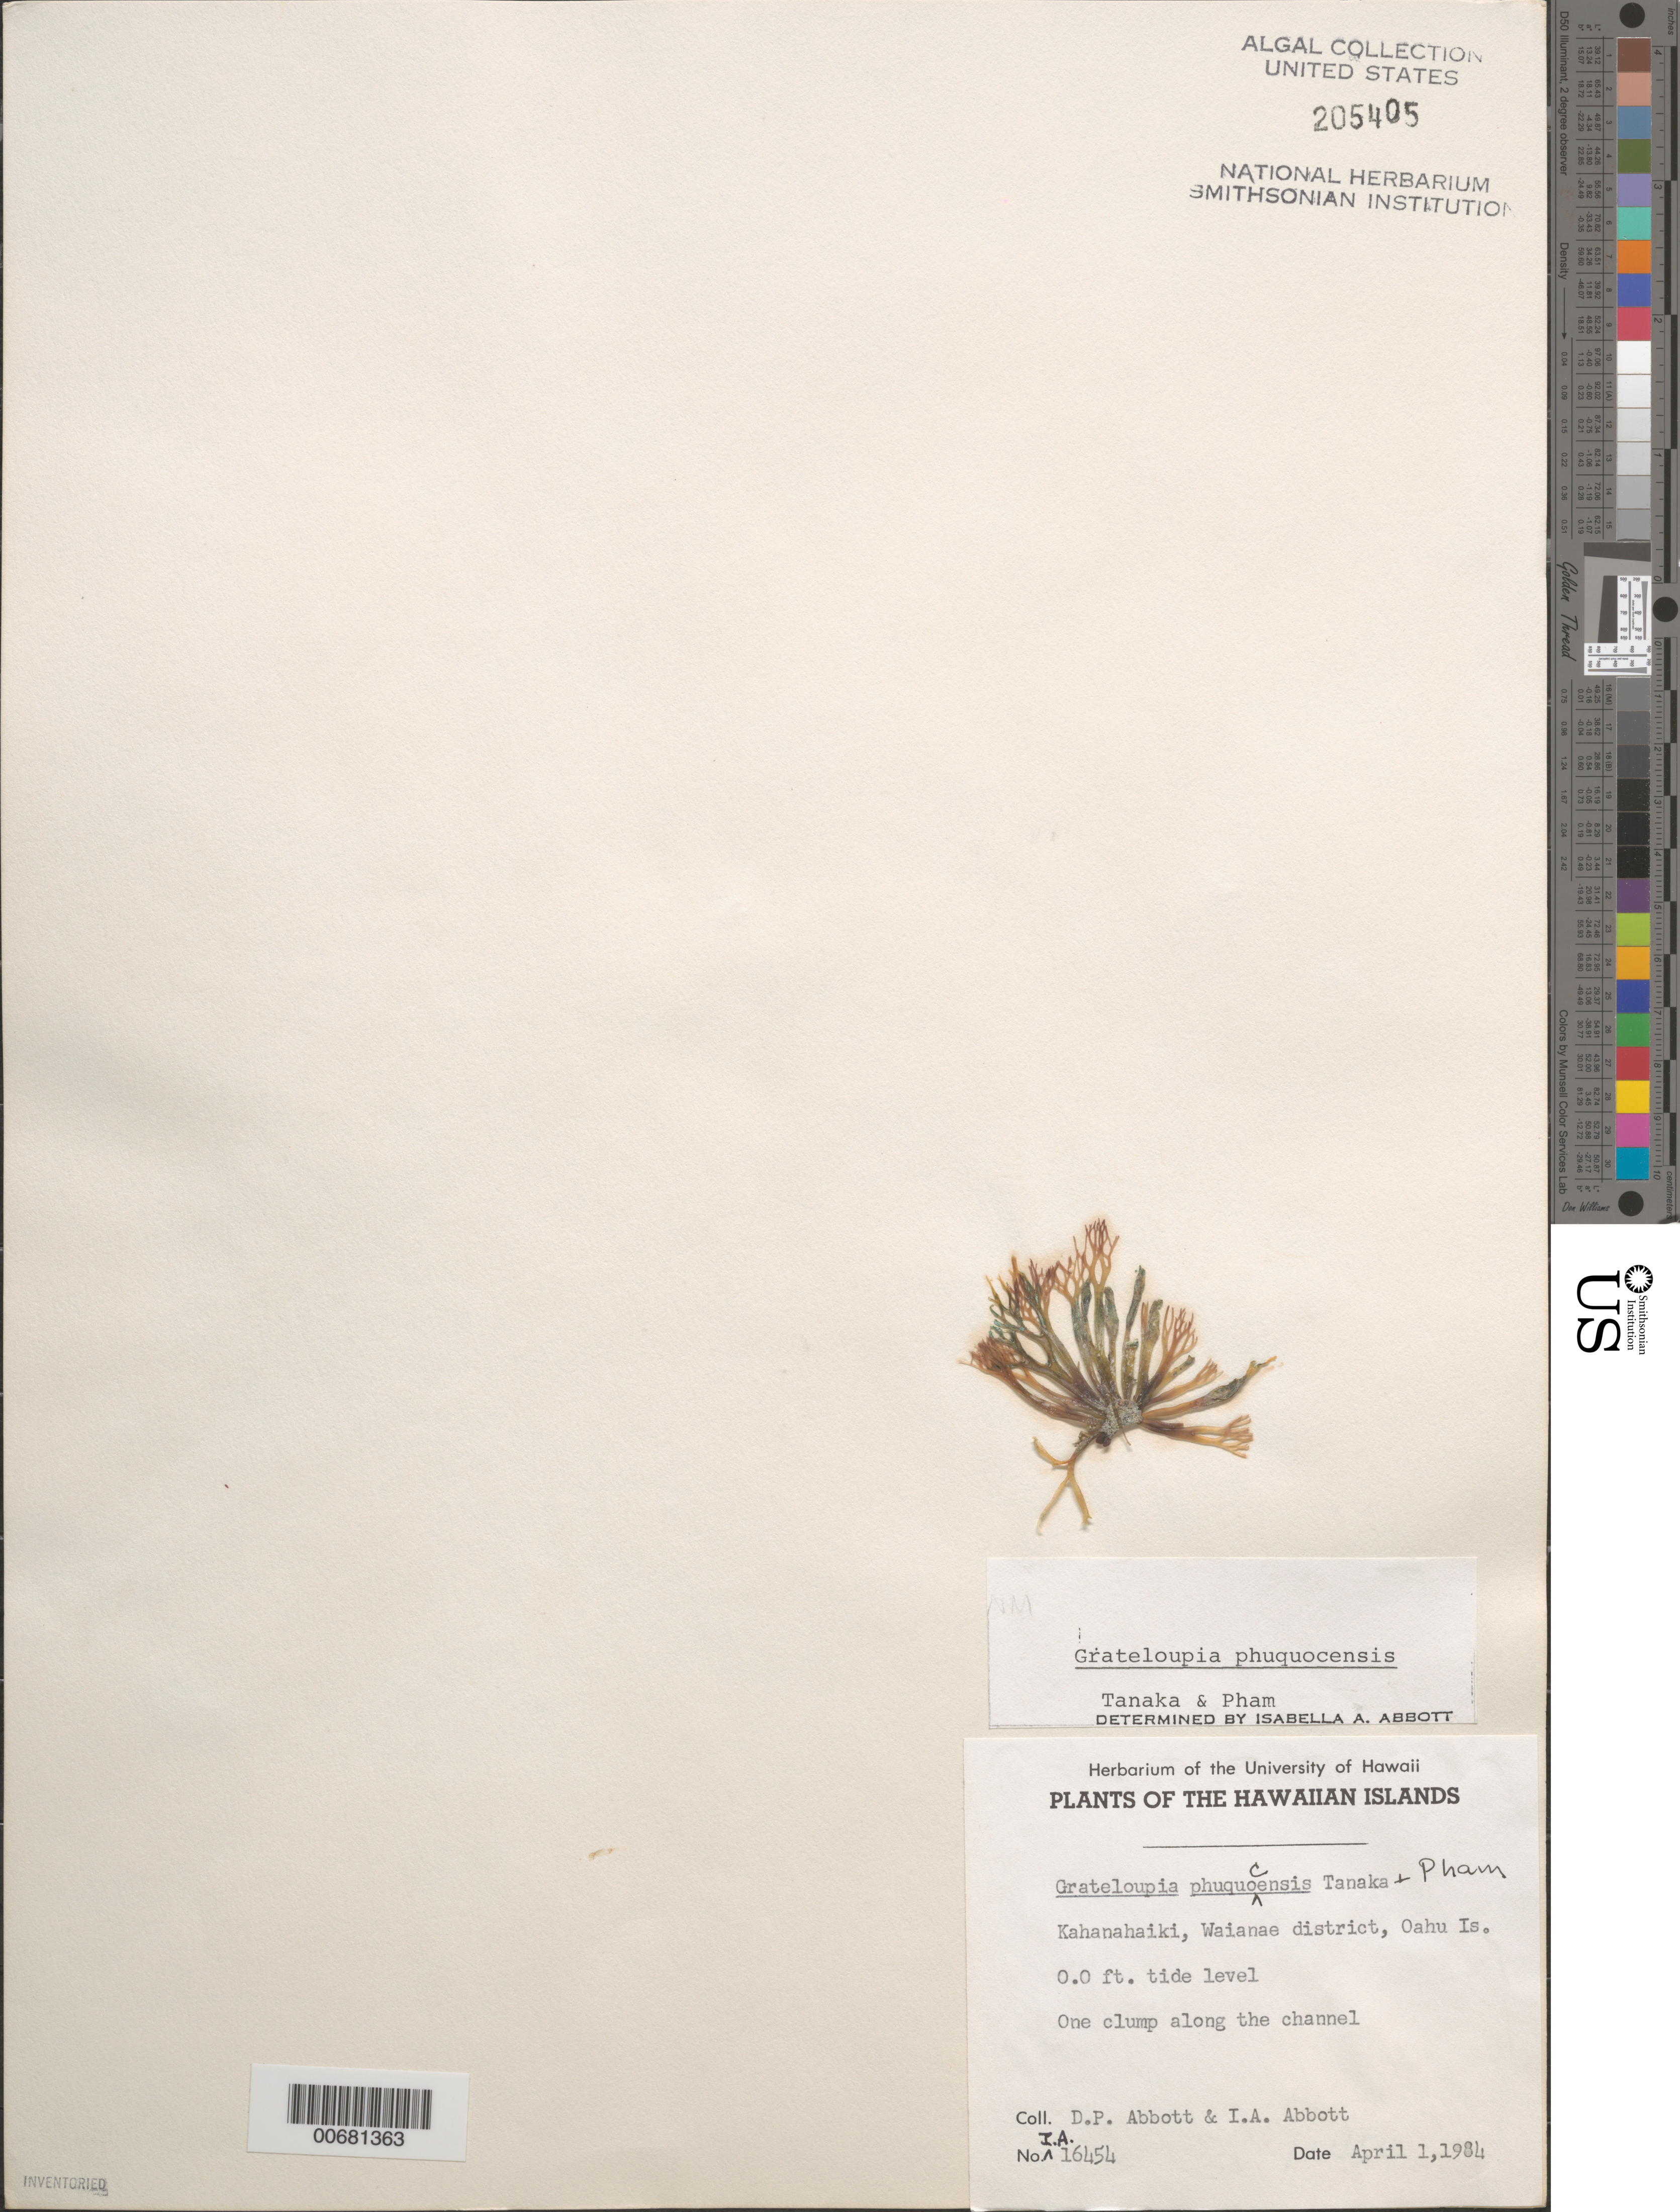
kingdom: Plantae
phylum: Rhodophyta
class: Florideophyceae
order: Halymeniales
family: Halymeniaceae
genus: Grateloupia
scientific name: Grateloupia phuquocensis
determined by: Abbott, Isabella A.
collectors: D. P. Abbott & I. A. Abbott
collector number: IAA 16454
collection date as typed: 01 Apr 1984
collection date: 1984-04-01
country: United States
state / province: Hawaii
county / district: Honolulu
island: Oahu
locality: Kahanahaiki, Waianae District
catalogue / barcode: US 205405